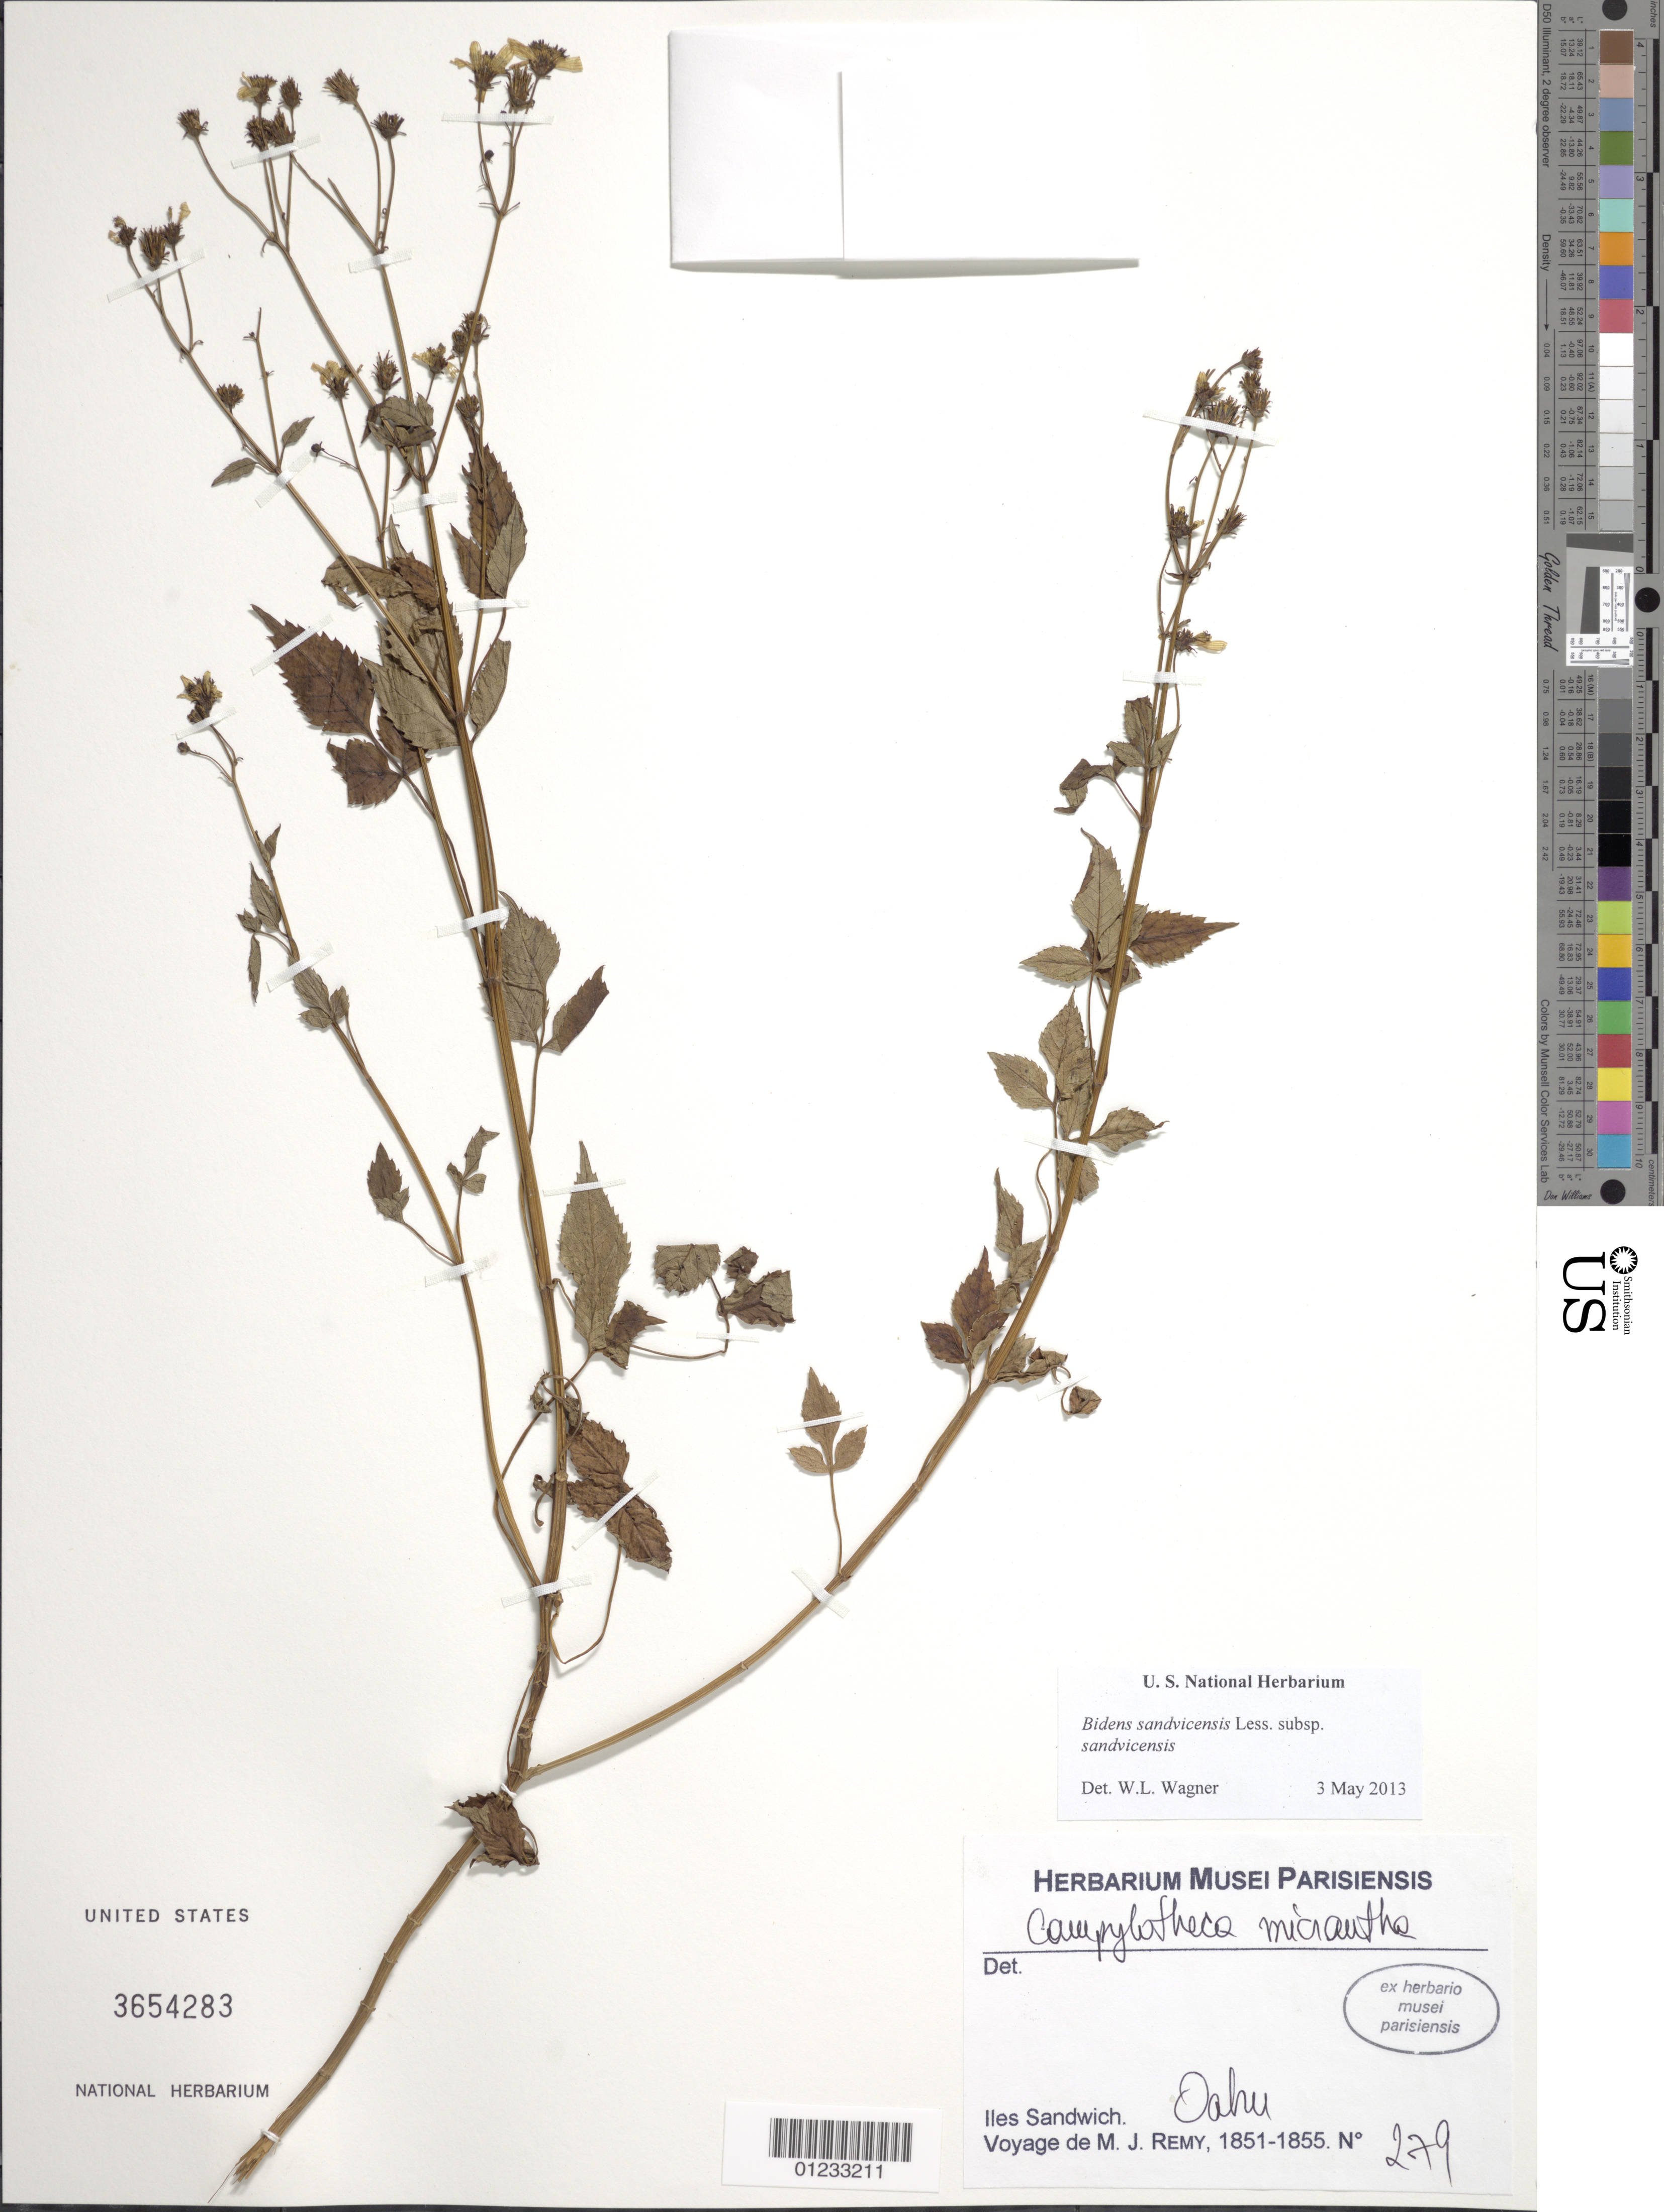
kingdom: Plantae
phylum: Tracheophyta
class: Magnoliopsida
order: Asterales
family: Asteraceae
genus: Bidens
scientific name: Bidens sandvicensis subsp. sandvicensis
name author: Less.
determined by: Wagner, W. L., (BOT), Smithsonian Institution - National Museum of Natural History (UNITED STATES)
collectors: M. J. Remy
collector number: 279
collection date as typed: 1851 to --- 1855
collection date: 1851/1855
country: United States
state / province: Hawaii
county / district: Honolulu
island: Oahu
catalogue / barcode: US 3654283